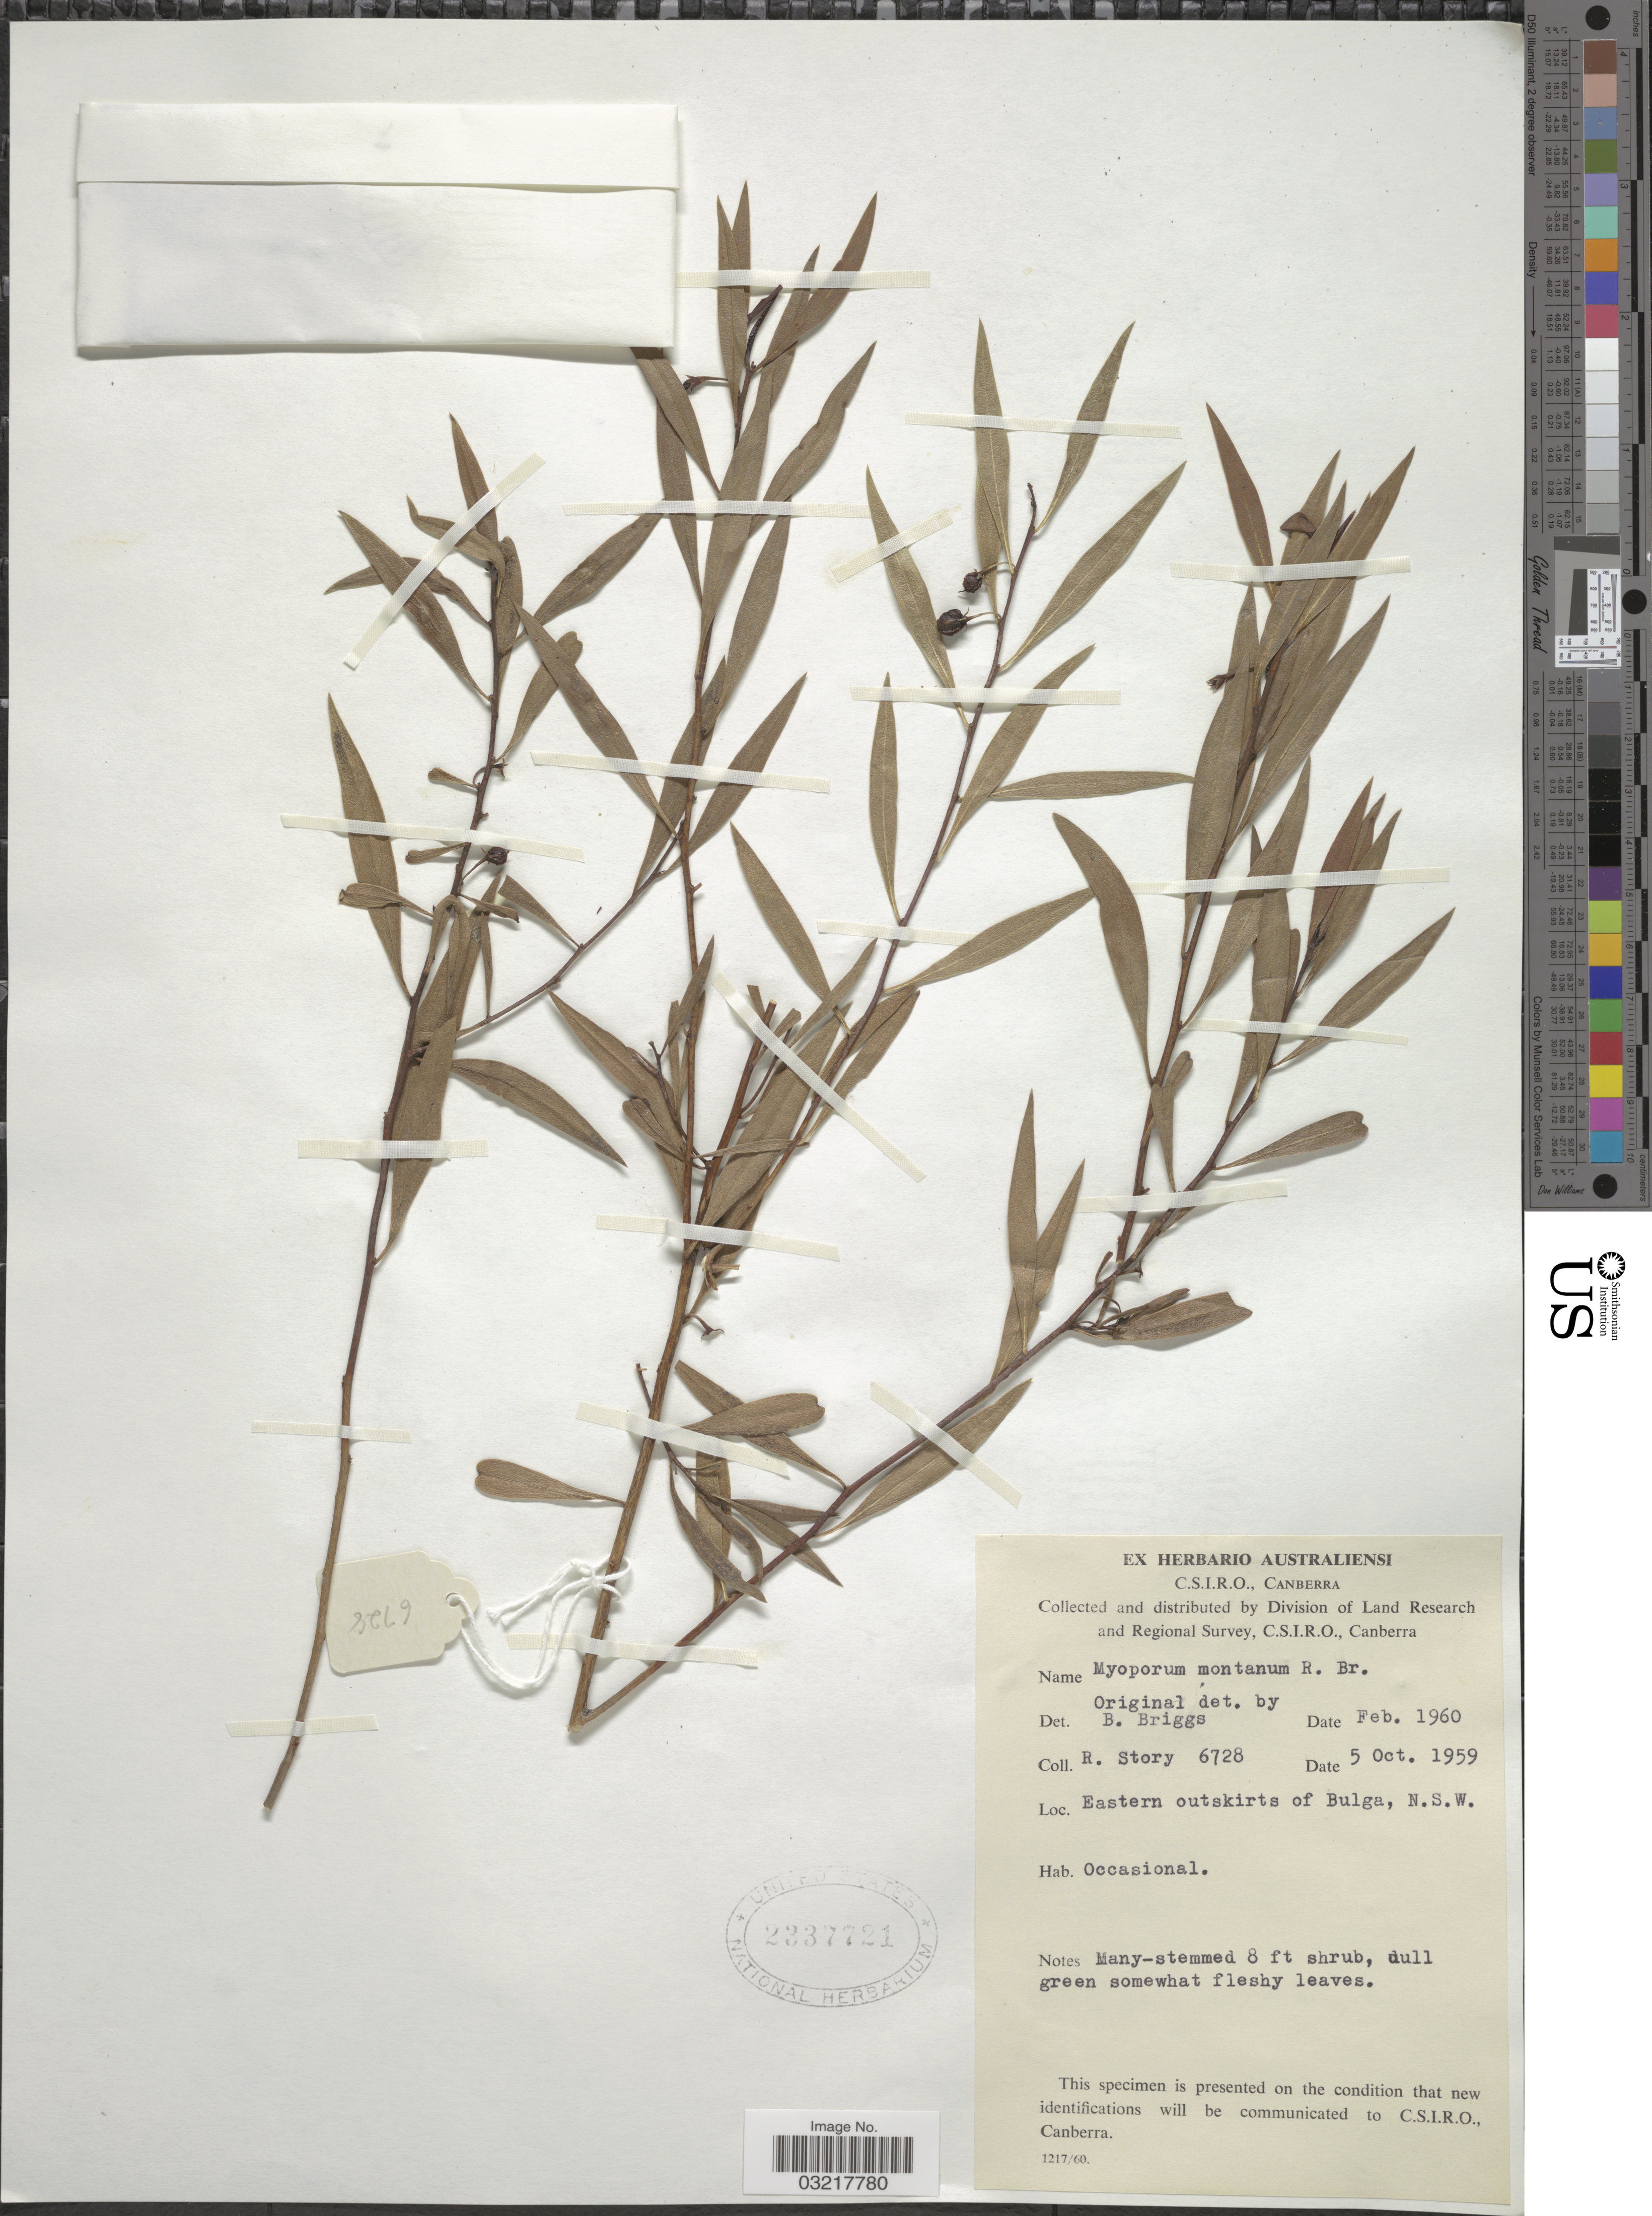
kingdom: Plantae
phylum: Tracheophyta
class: Magnoliopsida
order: Lamiales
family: Scrophulariaceae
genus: Myoporum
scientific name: Myoporum montanum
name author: R. Br.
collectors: R. Story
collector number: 6728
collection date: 1959-10-05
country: Australia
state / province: New South Wales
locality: Eastern outskirts of Bulga, N.S.W.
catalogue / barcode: US 2337721